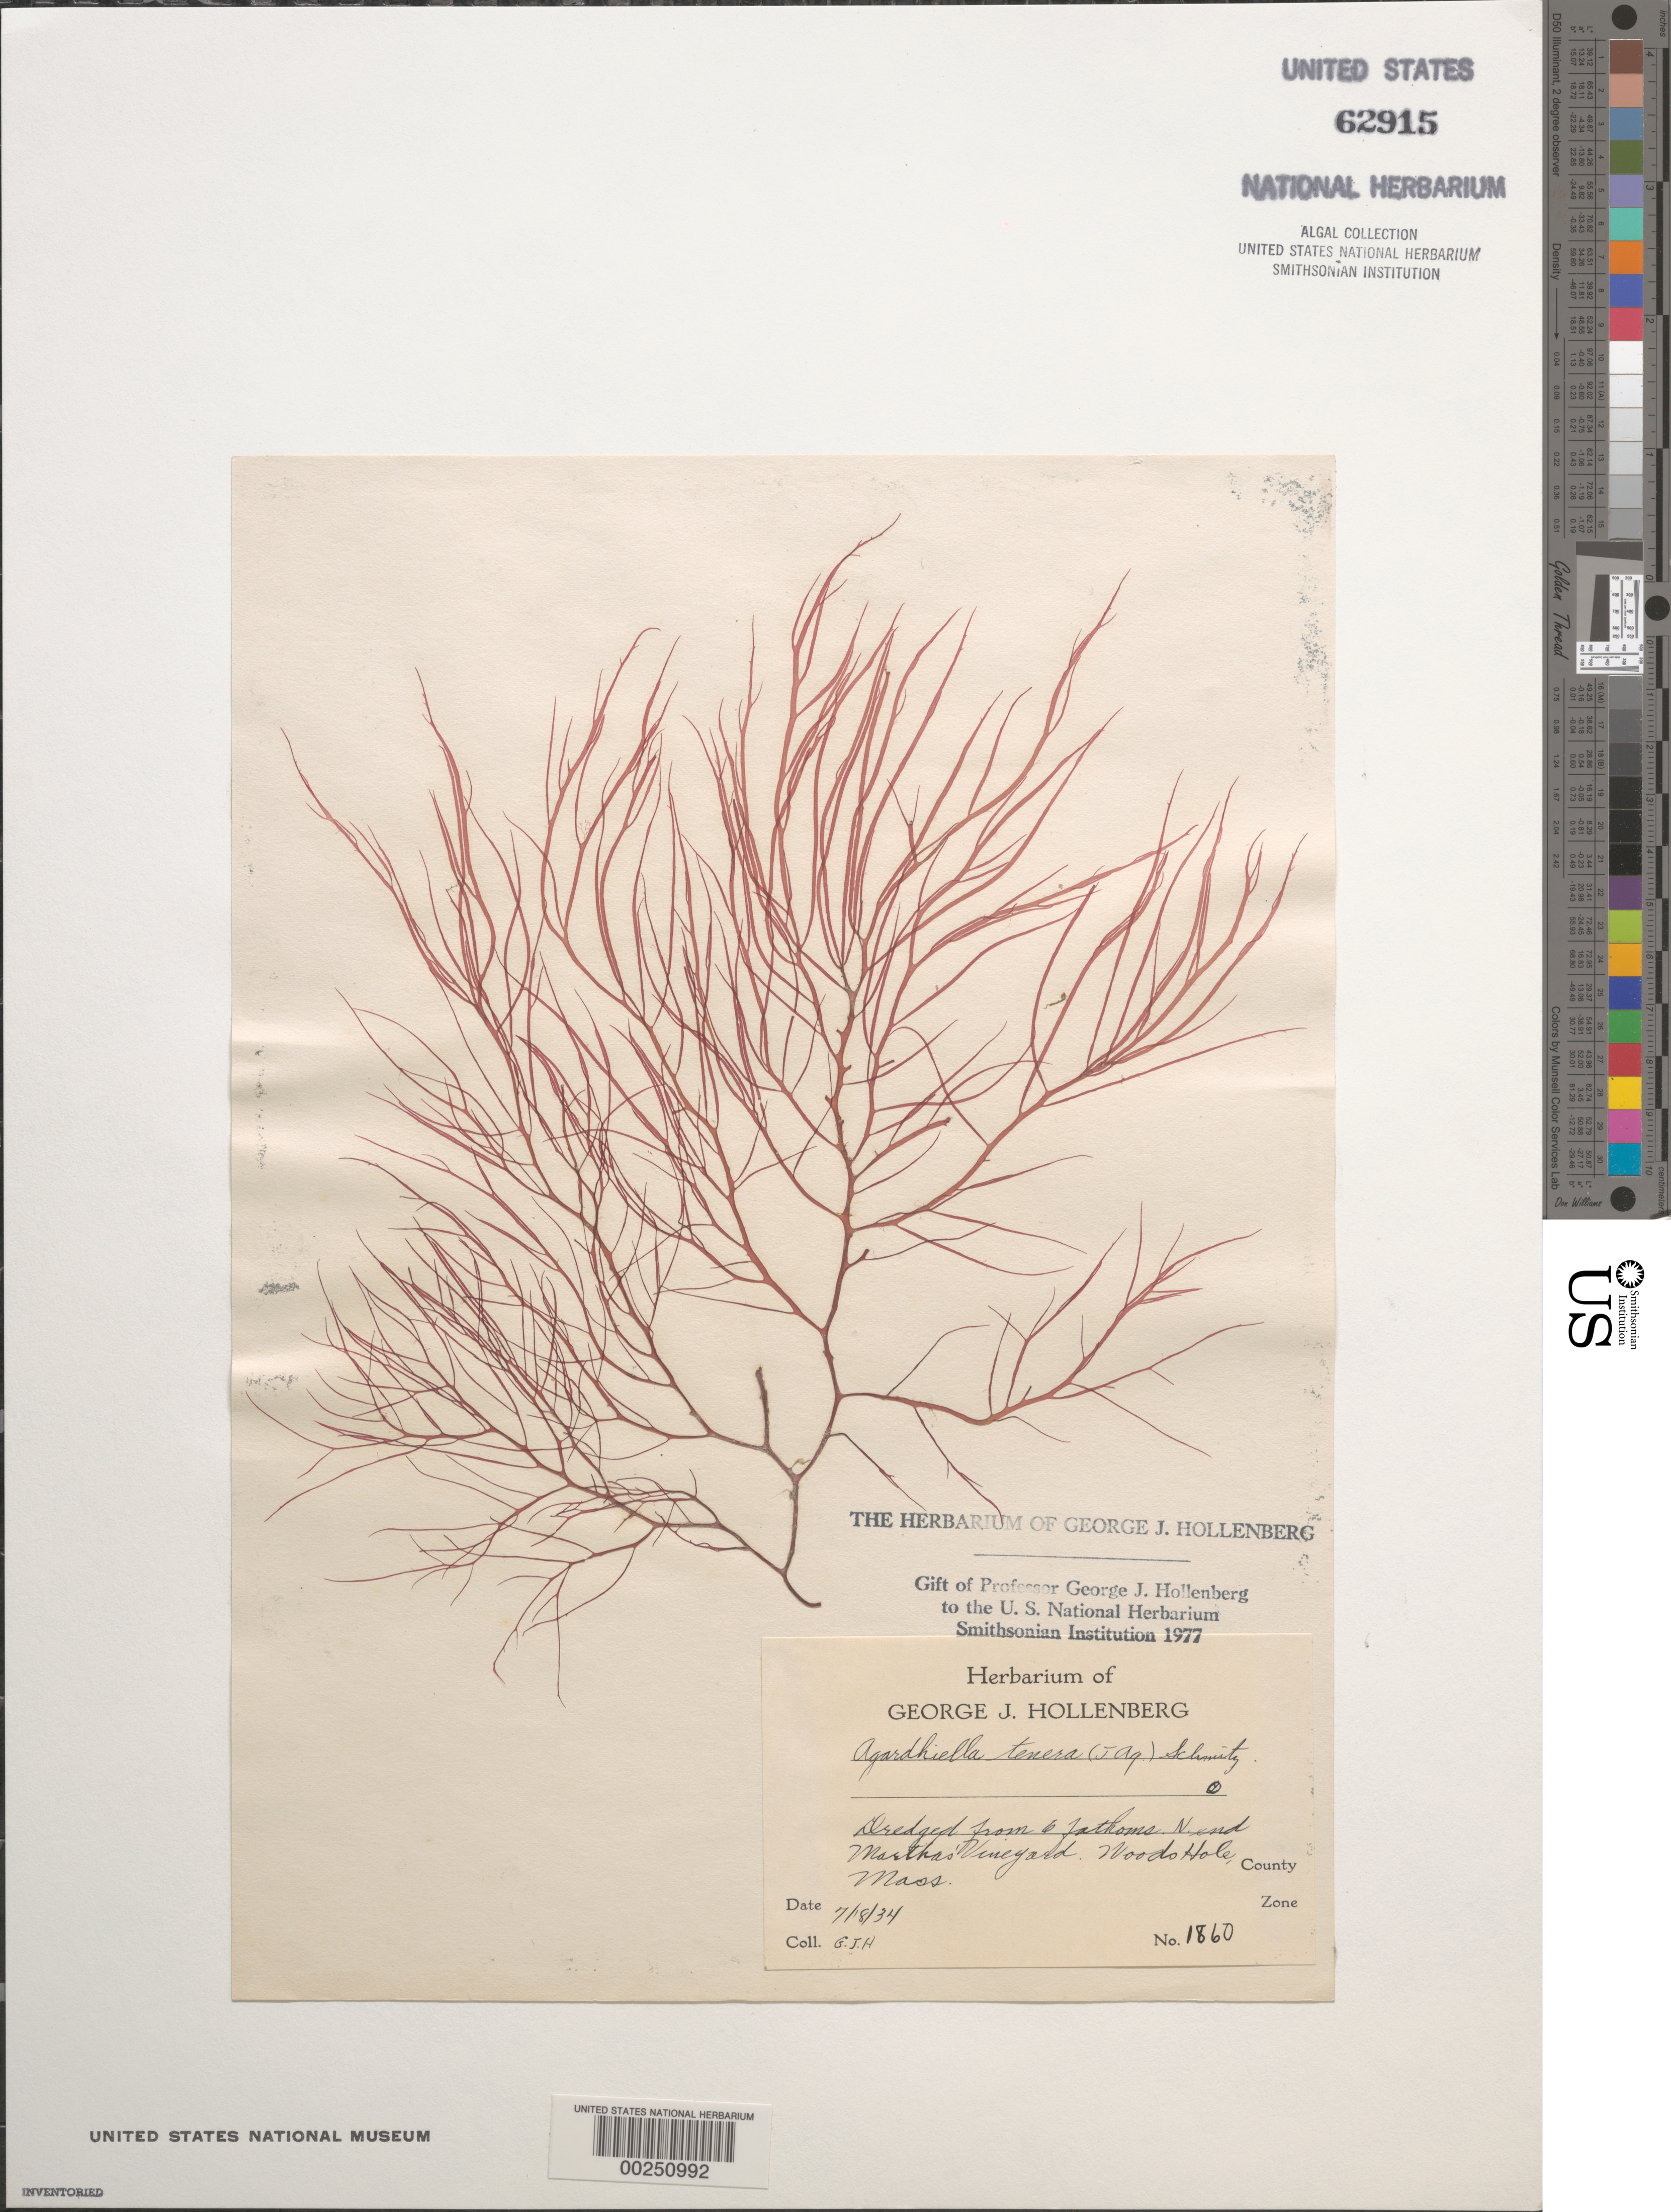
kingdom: Plantae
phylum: Rhodophyta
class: Florideophyceae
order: Gigartinales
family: Solieriaceae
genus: Agardhiella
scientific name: Agardhiella tenera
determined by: Hollenberg, George J.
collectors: G. Hollenberg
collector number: GJH 1860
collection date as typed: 18 Jul 1934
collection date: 1934-07-18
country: United States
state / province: Massachusetts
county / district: Dukes County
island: Martha's Vineyard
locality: Off north end of Martha's Vineyard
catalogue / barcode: US 62915